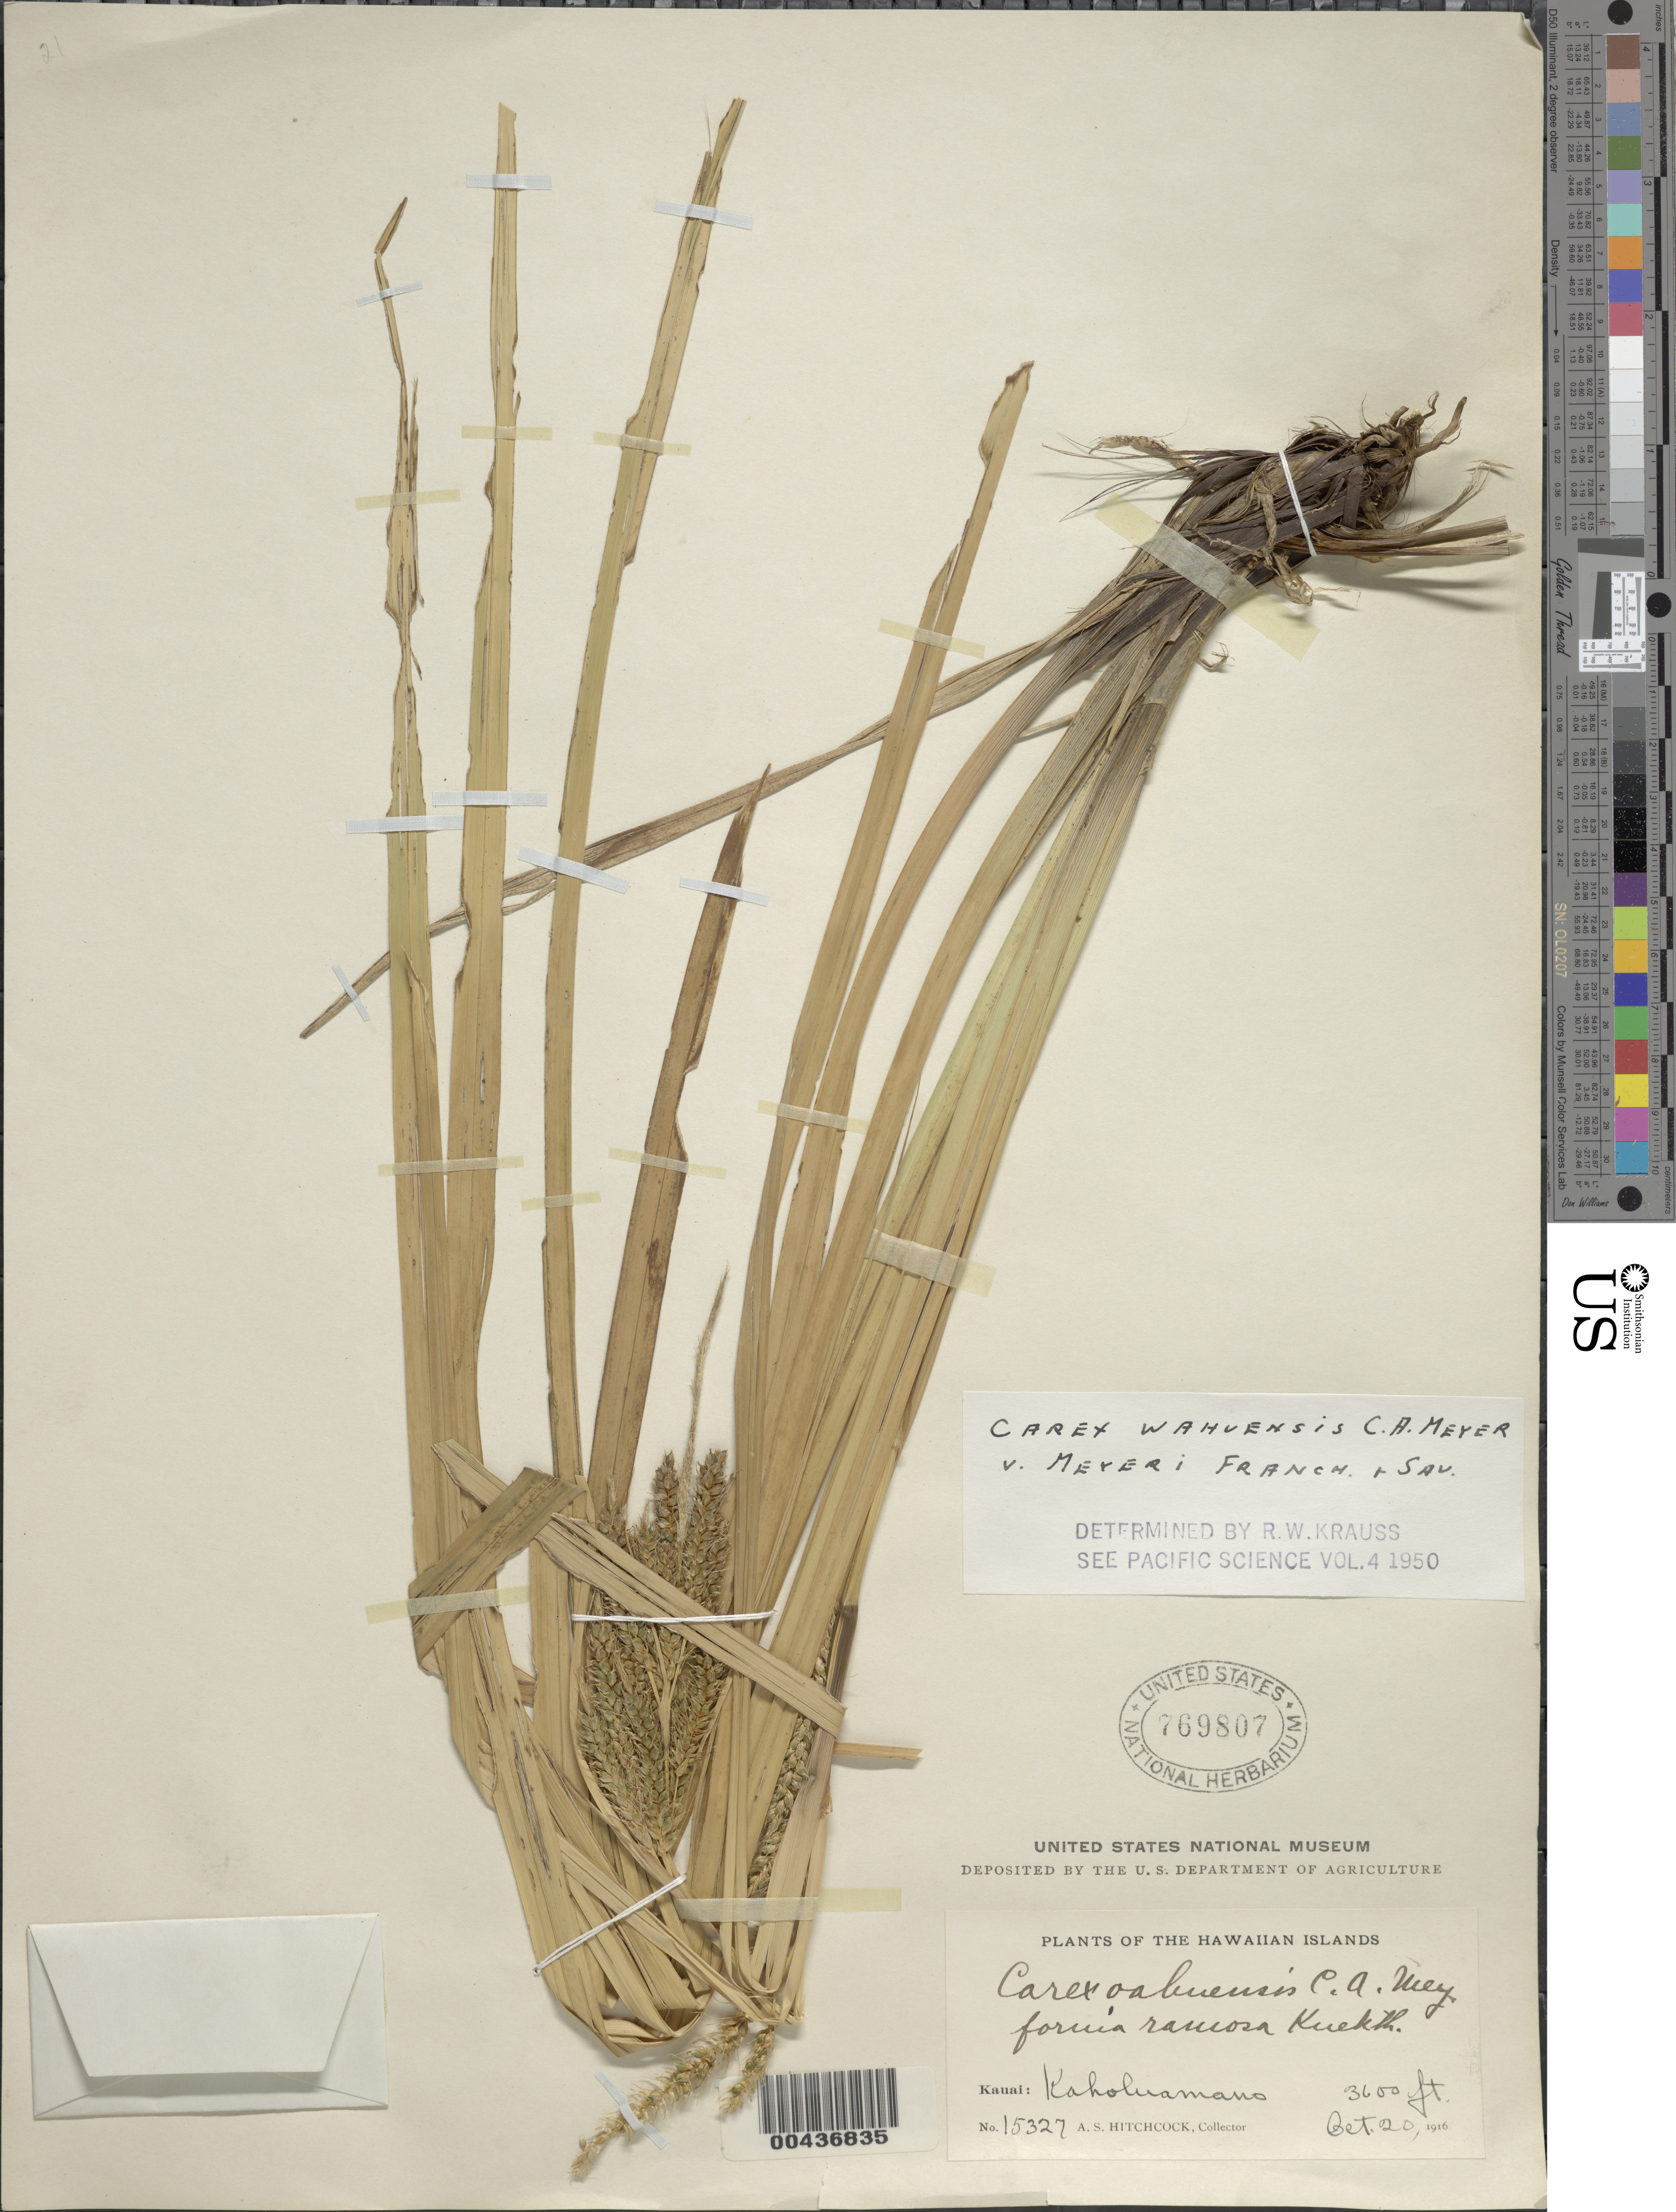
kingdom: Plantae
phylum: Tracheophyta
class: Liliopsida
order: Poales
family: Cyperaceae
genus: Carex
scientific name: Carex wahuensis subsp. wahuensis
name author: C.A. Mey.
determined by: Wagner, W. L., (BOT), Smithsonian Institution - National Museum of Natural History (UNITED STATES)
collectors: A. S. Hitchcock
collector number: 15327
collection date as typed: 20 Oct 1916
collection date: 1916-10-20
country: United States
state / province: Hawaii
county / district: Kauai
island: Kaua'i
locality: Kaholuamano, Kauai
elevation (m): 1097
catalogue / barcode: US 769807